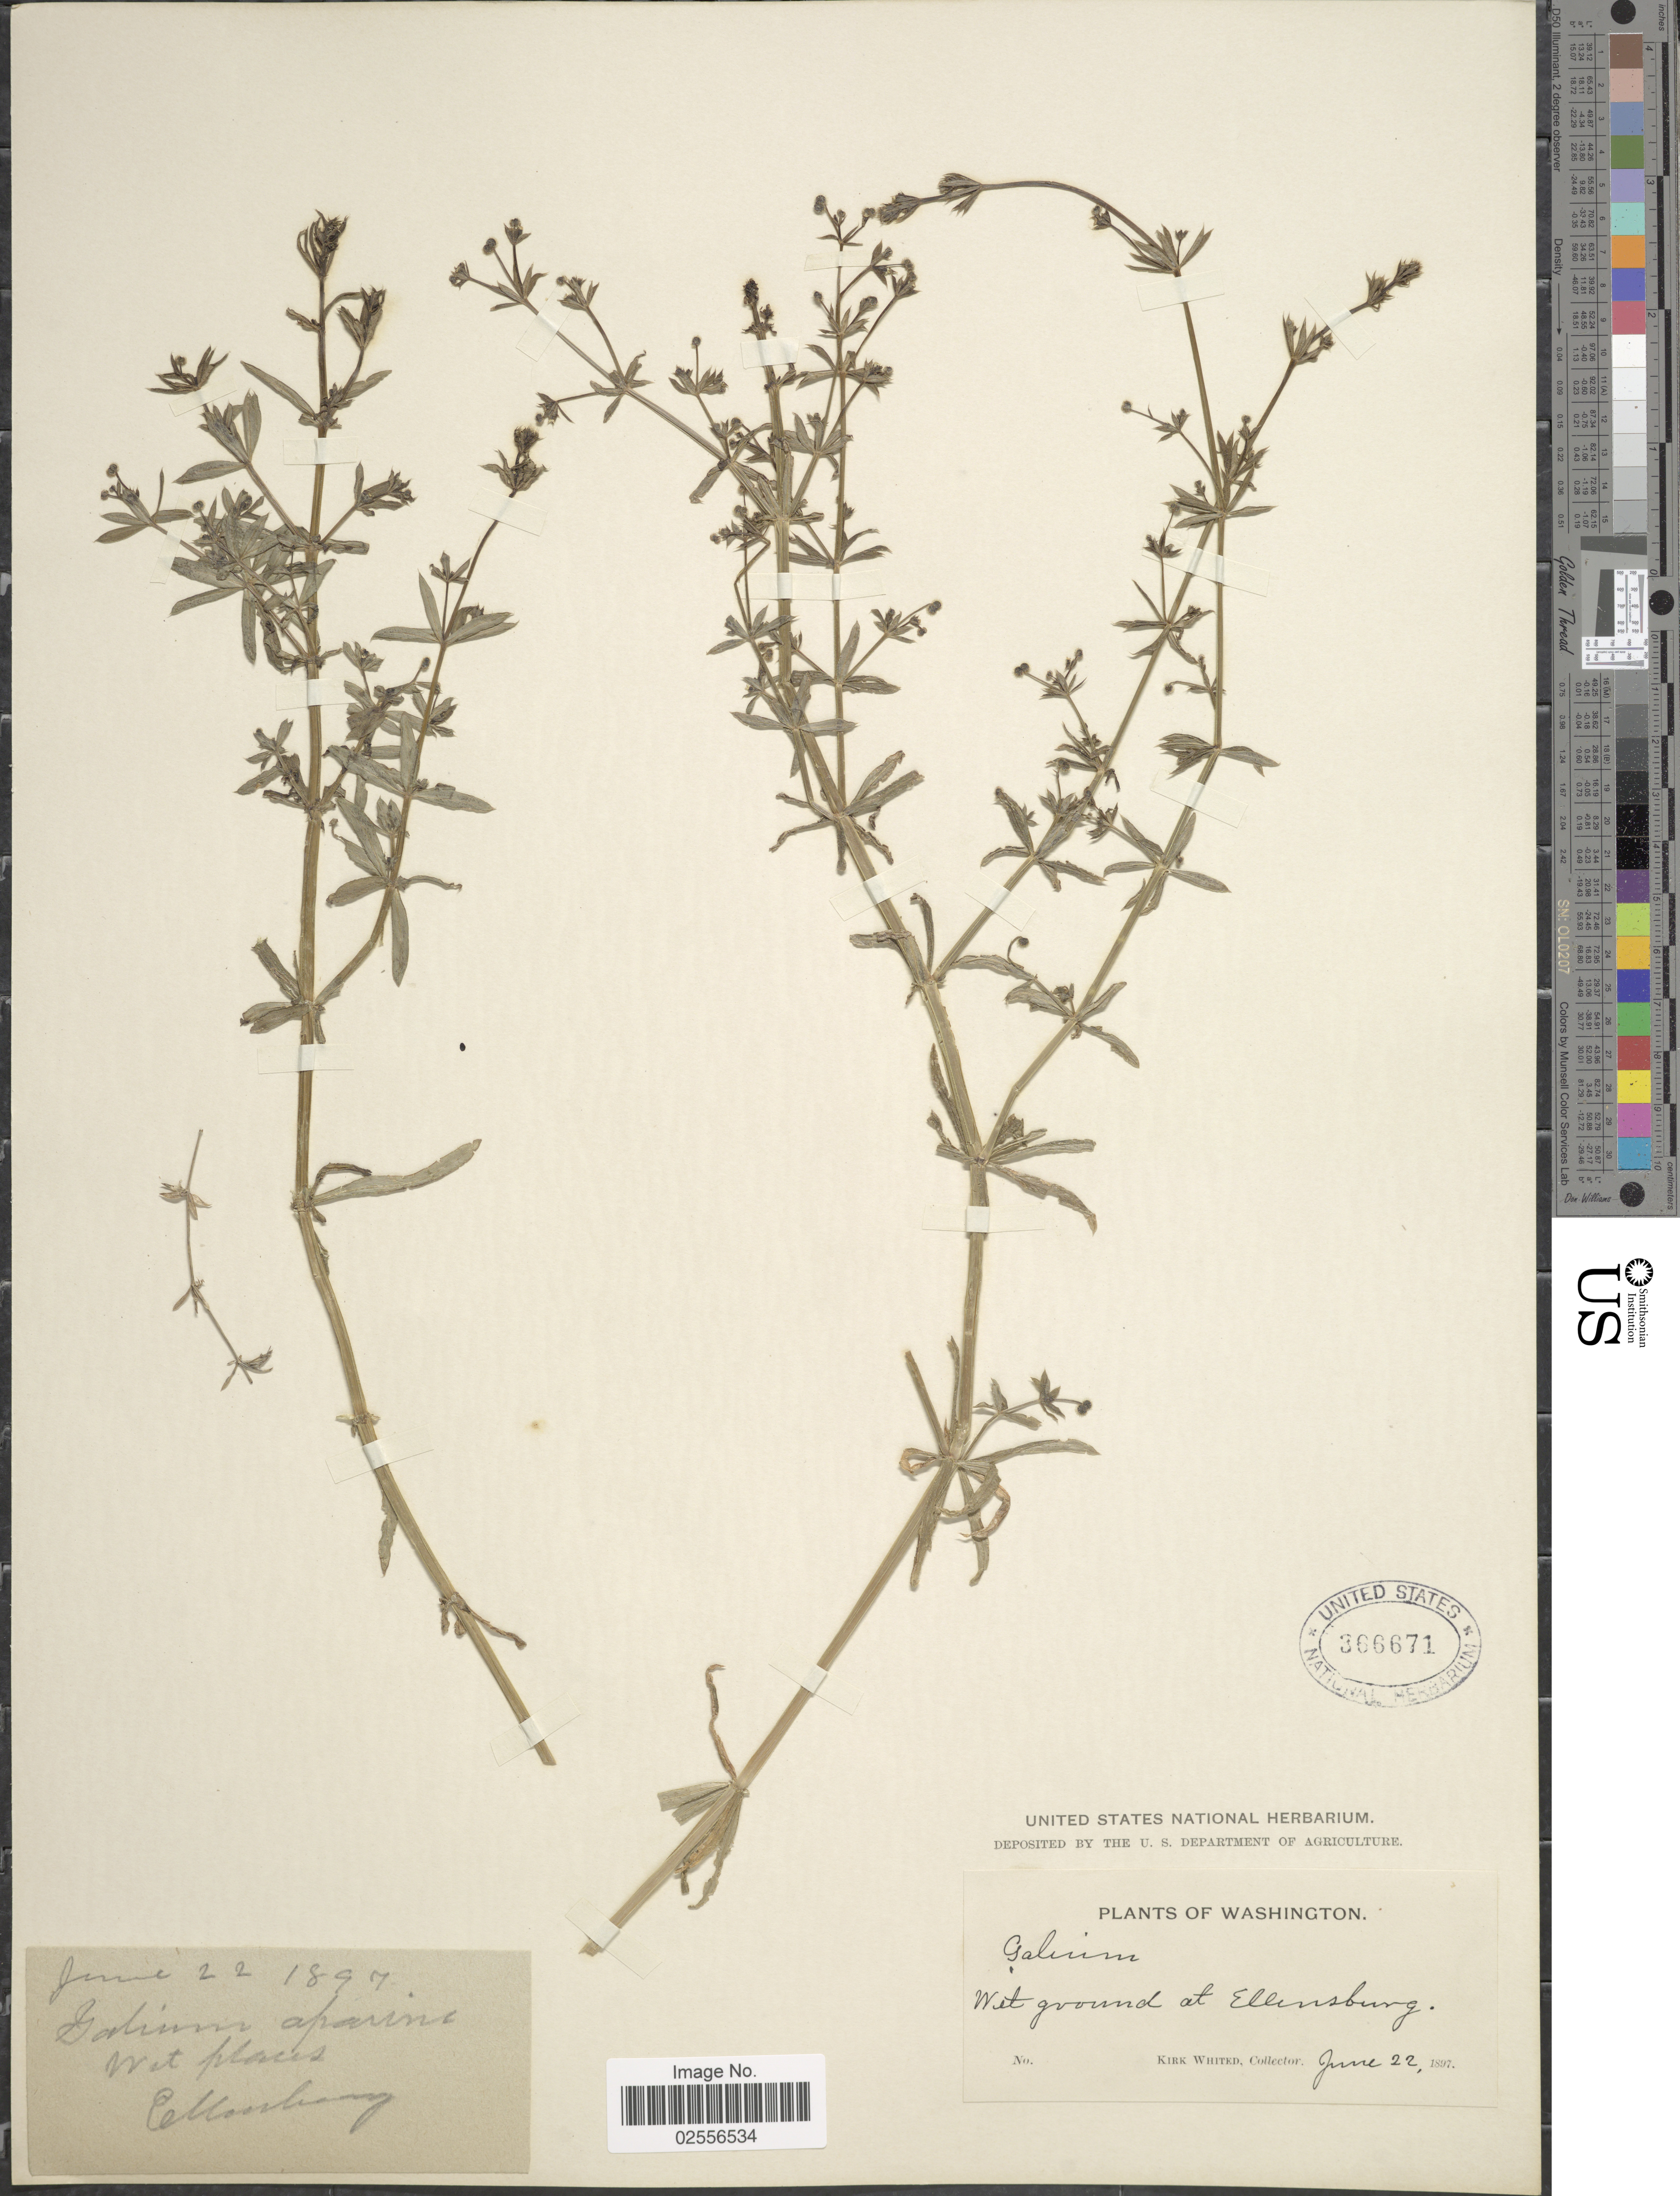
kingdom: Plantae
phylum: Tracheophyta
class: Magnoliopsida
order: Gentianales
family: Rubiaceae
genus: Galium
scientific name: Galium aparine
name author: L.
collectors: K. Whited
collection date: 1897-06-22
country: United States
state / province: Washington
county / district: Kittitas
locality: Wet ground at Ellensburg, Wet places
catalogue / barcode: US 366671